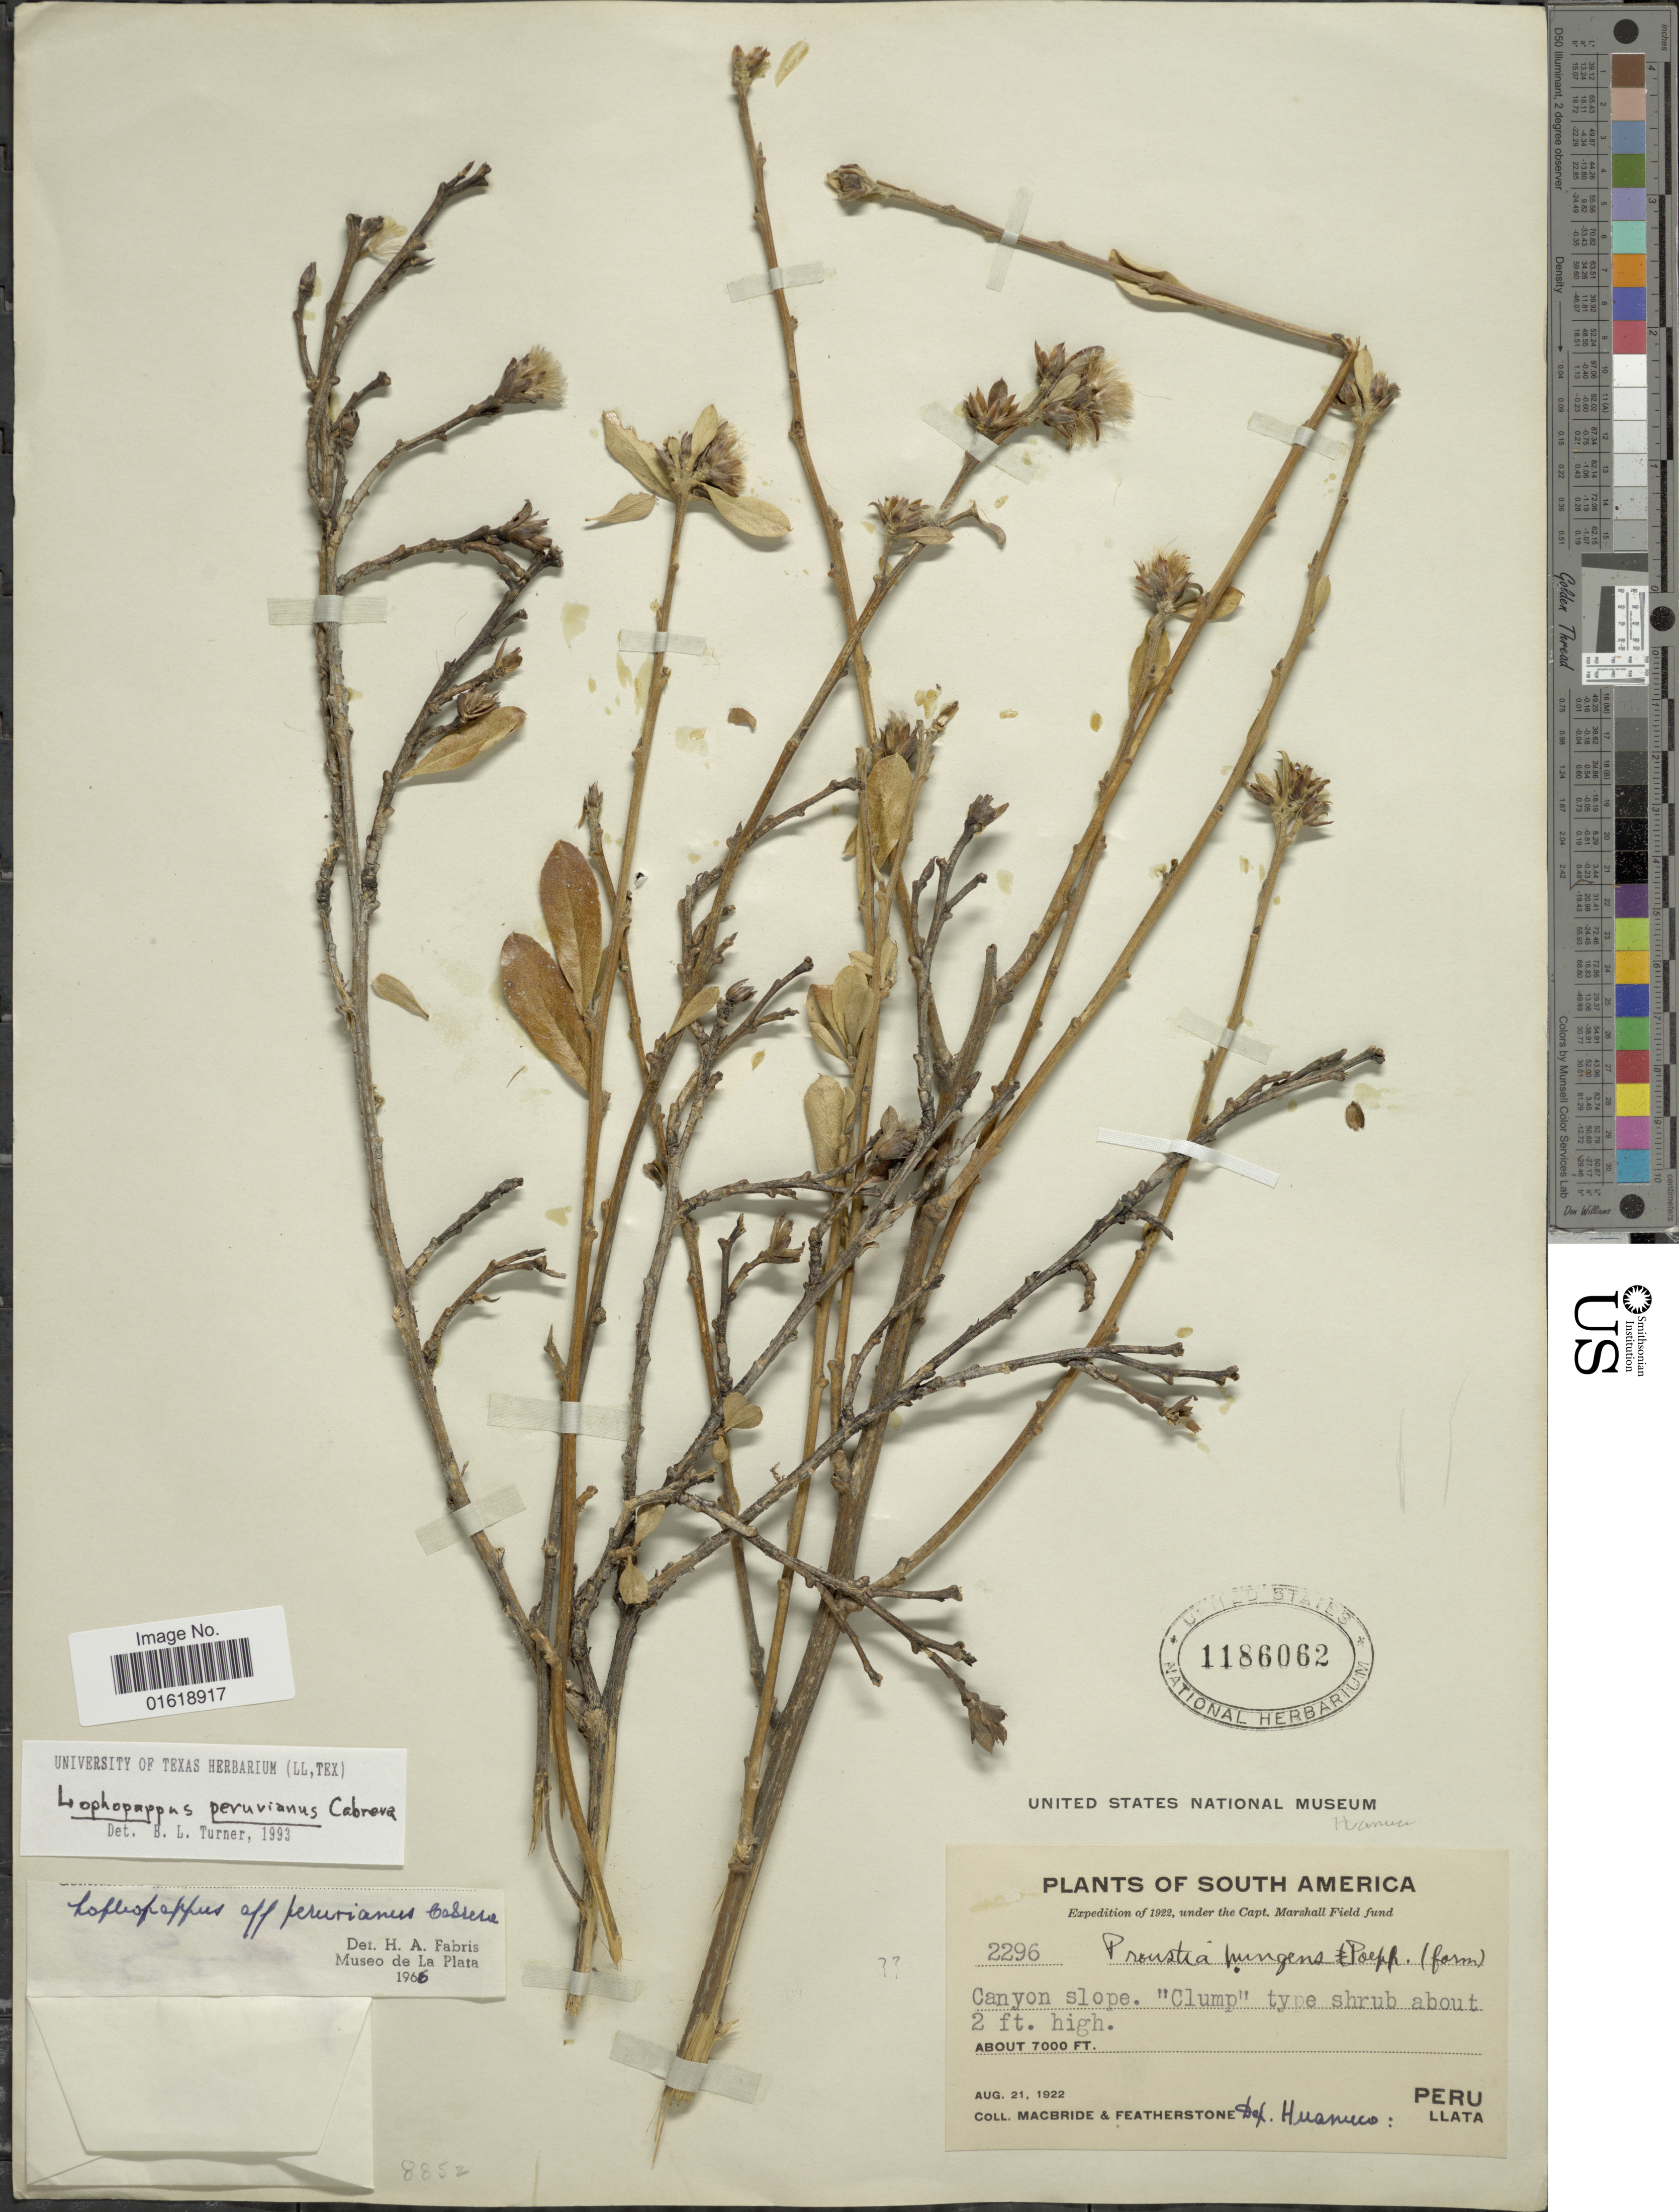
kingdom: Plantae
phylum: Tracheophyta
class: Magnoliopsida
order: Asterales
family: Asteraceae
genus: Lophopappus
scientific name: Lophopappus peruvianus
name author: Cabrera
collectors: Macbride, -- & -. Featherstone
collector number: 2296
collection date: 1922-08-21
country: Peru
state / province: Huánuco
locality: Canyon slope. Llata.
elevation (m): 2134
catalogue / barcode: US 1186062